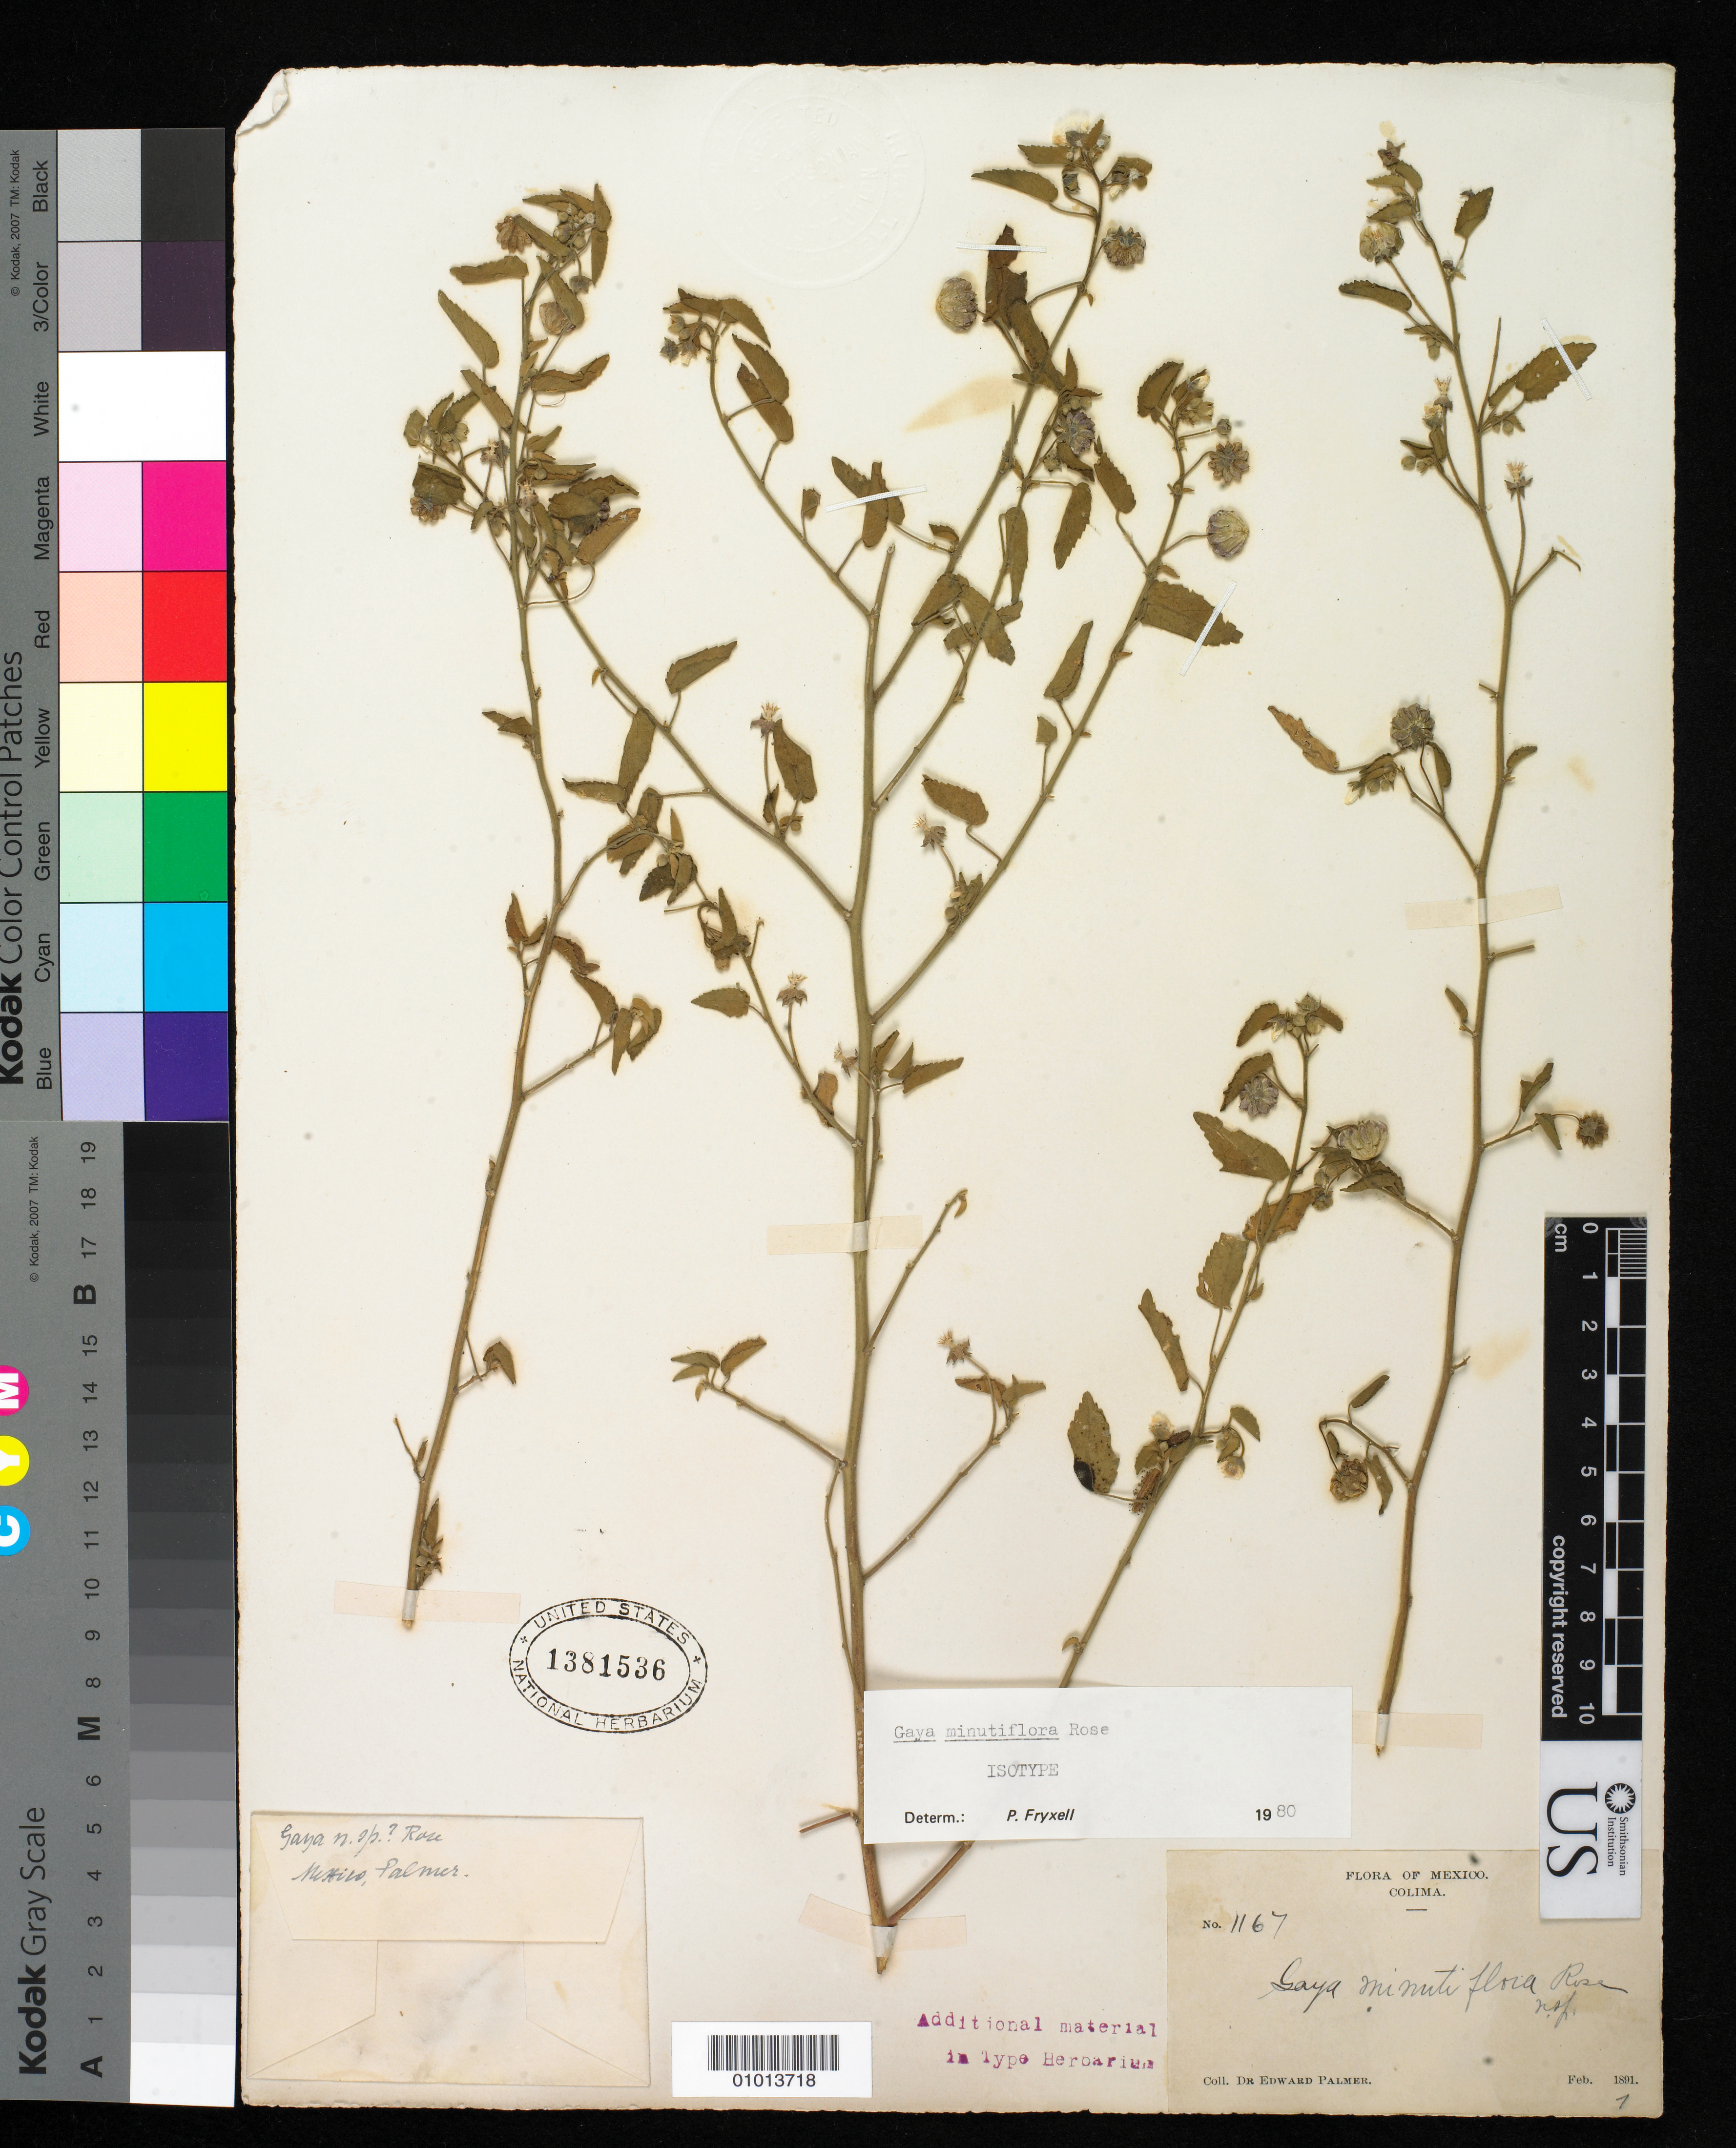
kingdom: Plantae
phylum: Tracheophyta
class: Magnoliopsida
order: Malvales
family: Malvaceae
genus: Gaya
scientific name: Gaya minutiflora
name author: Rose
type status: Syntype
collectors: E. Palmer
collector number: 1167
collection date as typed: Feb 1891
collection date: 1891-02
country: Mexico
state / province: Colima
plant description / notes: Specimen ex John Donnell Smith herbarium.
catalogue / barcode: US 1381536